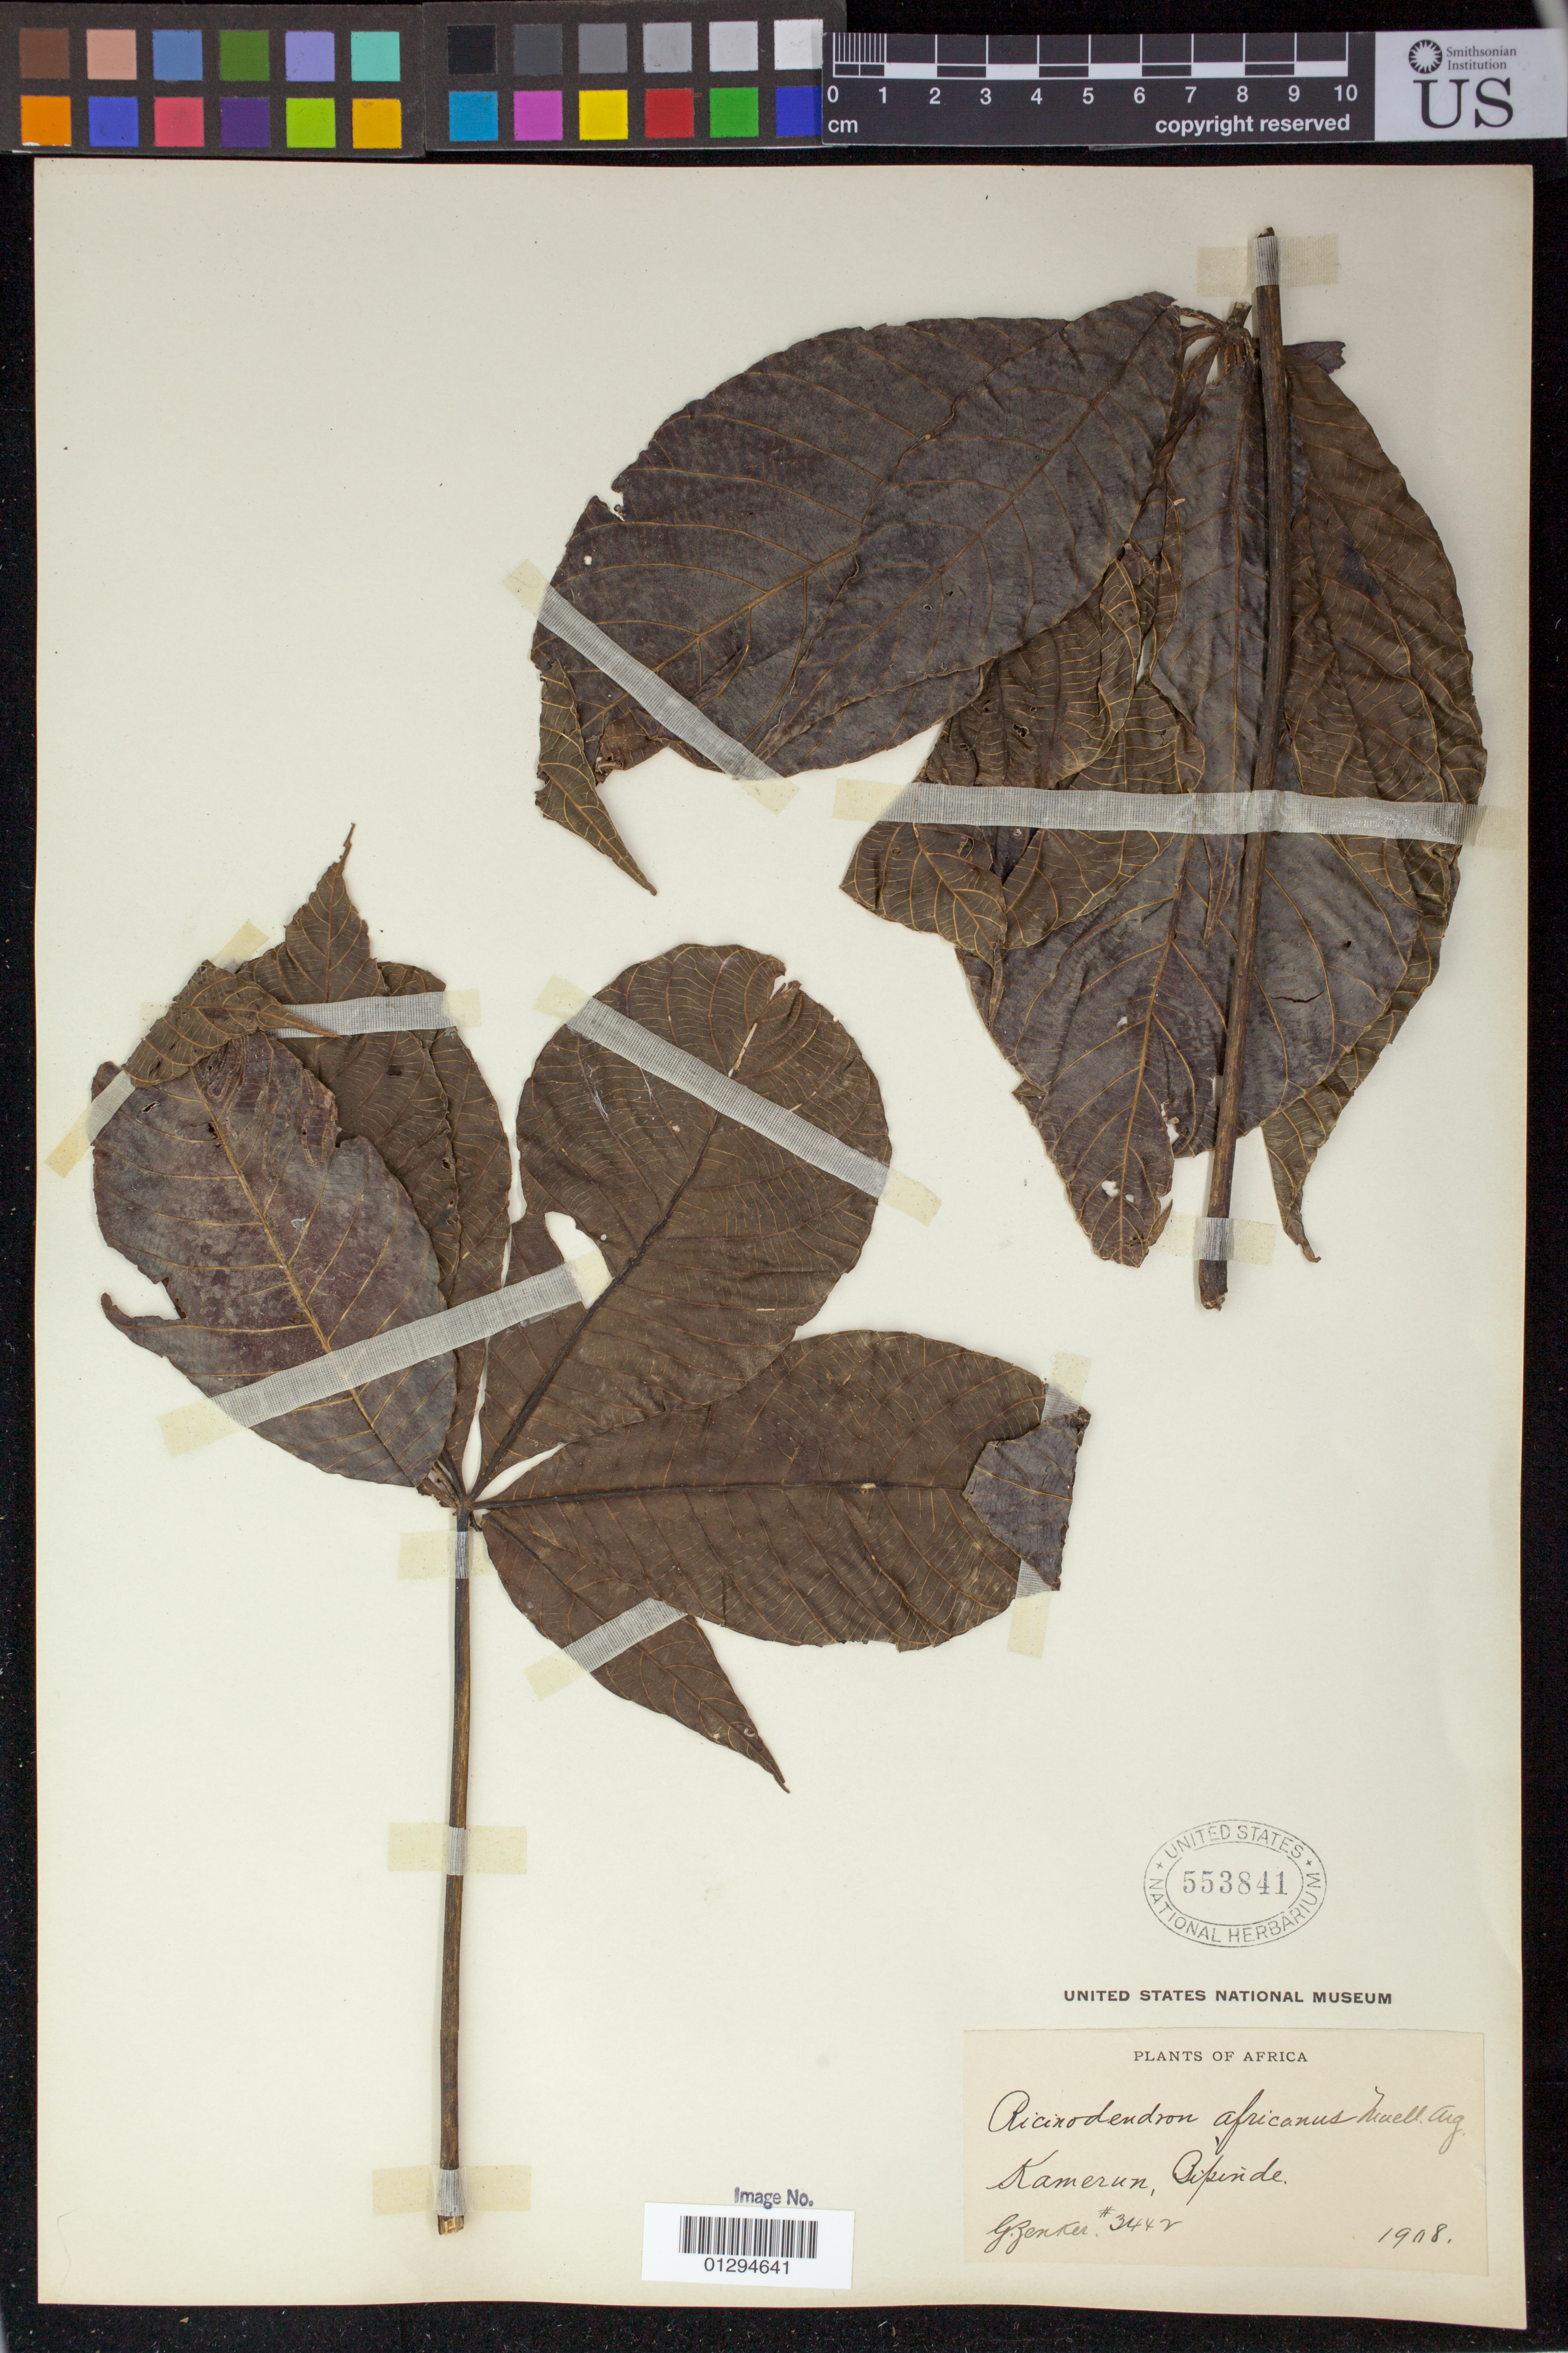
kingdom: Plantae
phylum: Tracheophyta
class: Magnoliopsida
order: Malpighiales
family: Euphorbiaceae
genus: Ricinodendron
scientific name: Ricinodendron africanum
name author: Müll. Arg.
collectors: G. A. Zenker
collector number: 3442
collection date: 1908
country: Cameroon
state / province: Sud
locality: Kamerun, Bipinde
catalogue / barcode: US 553841